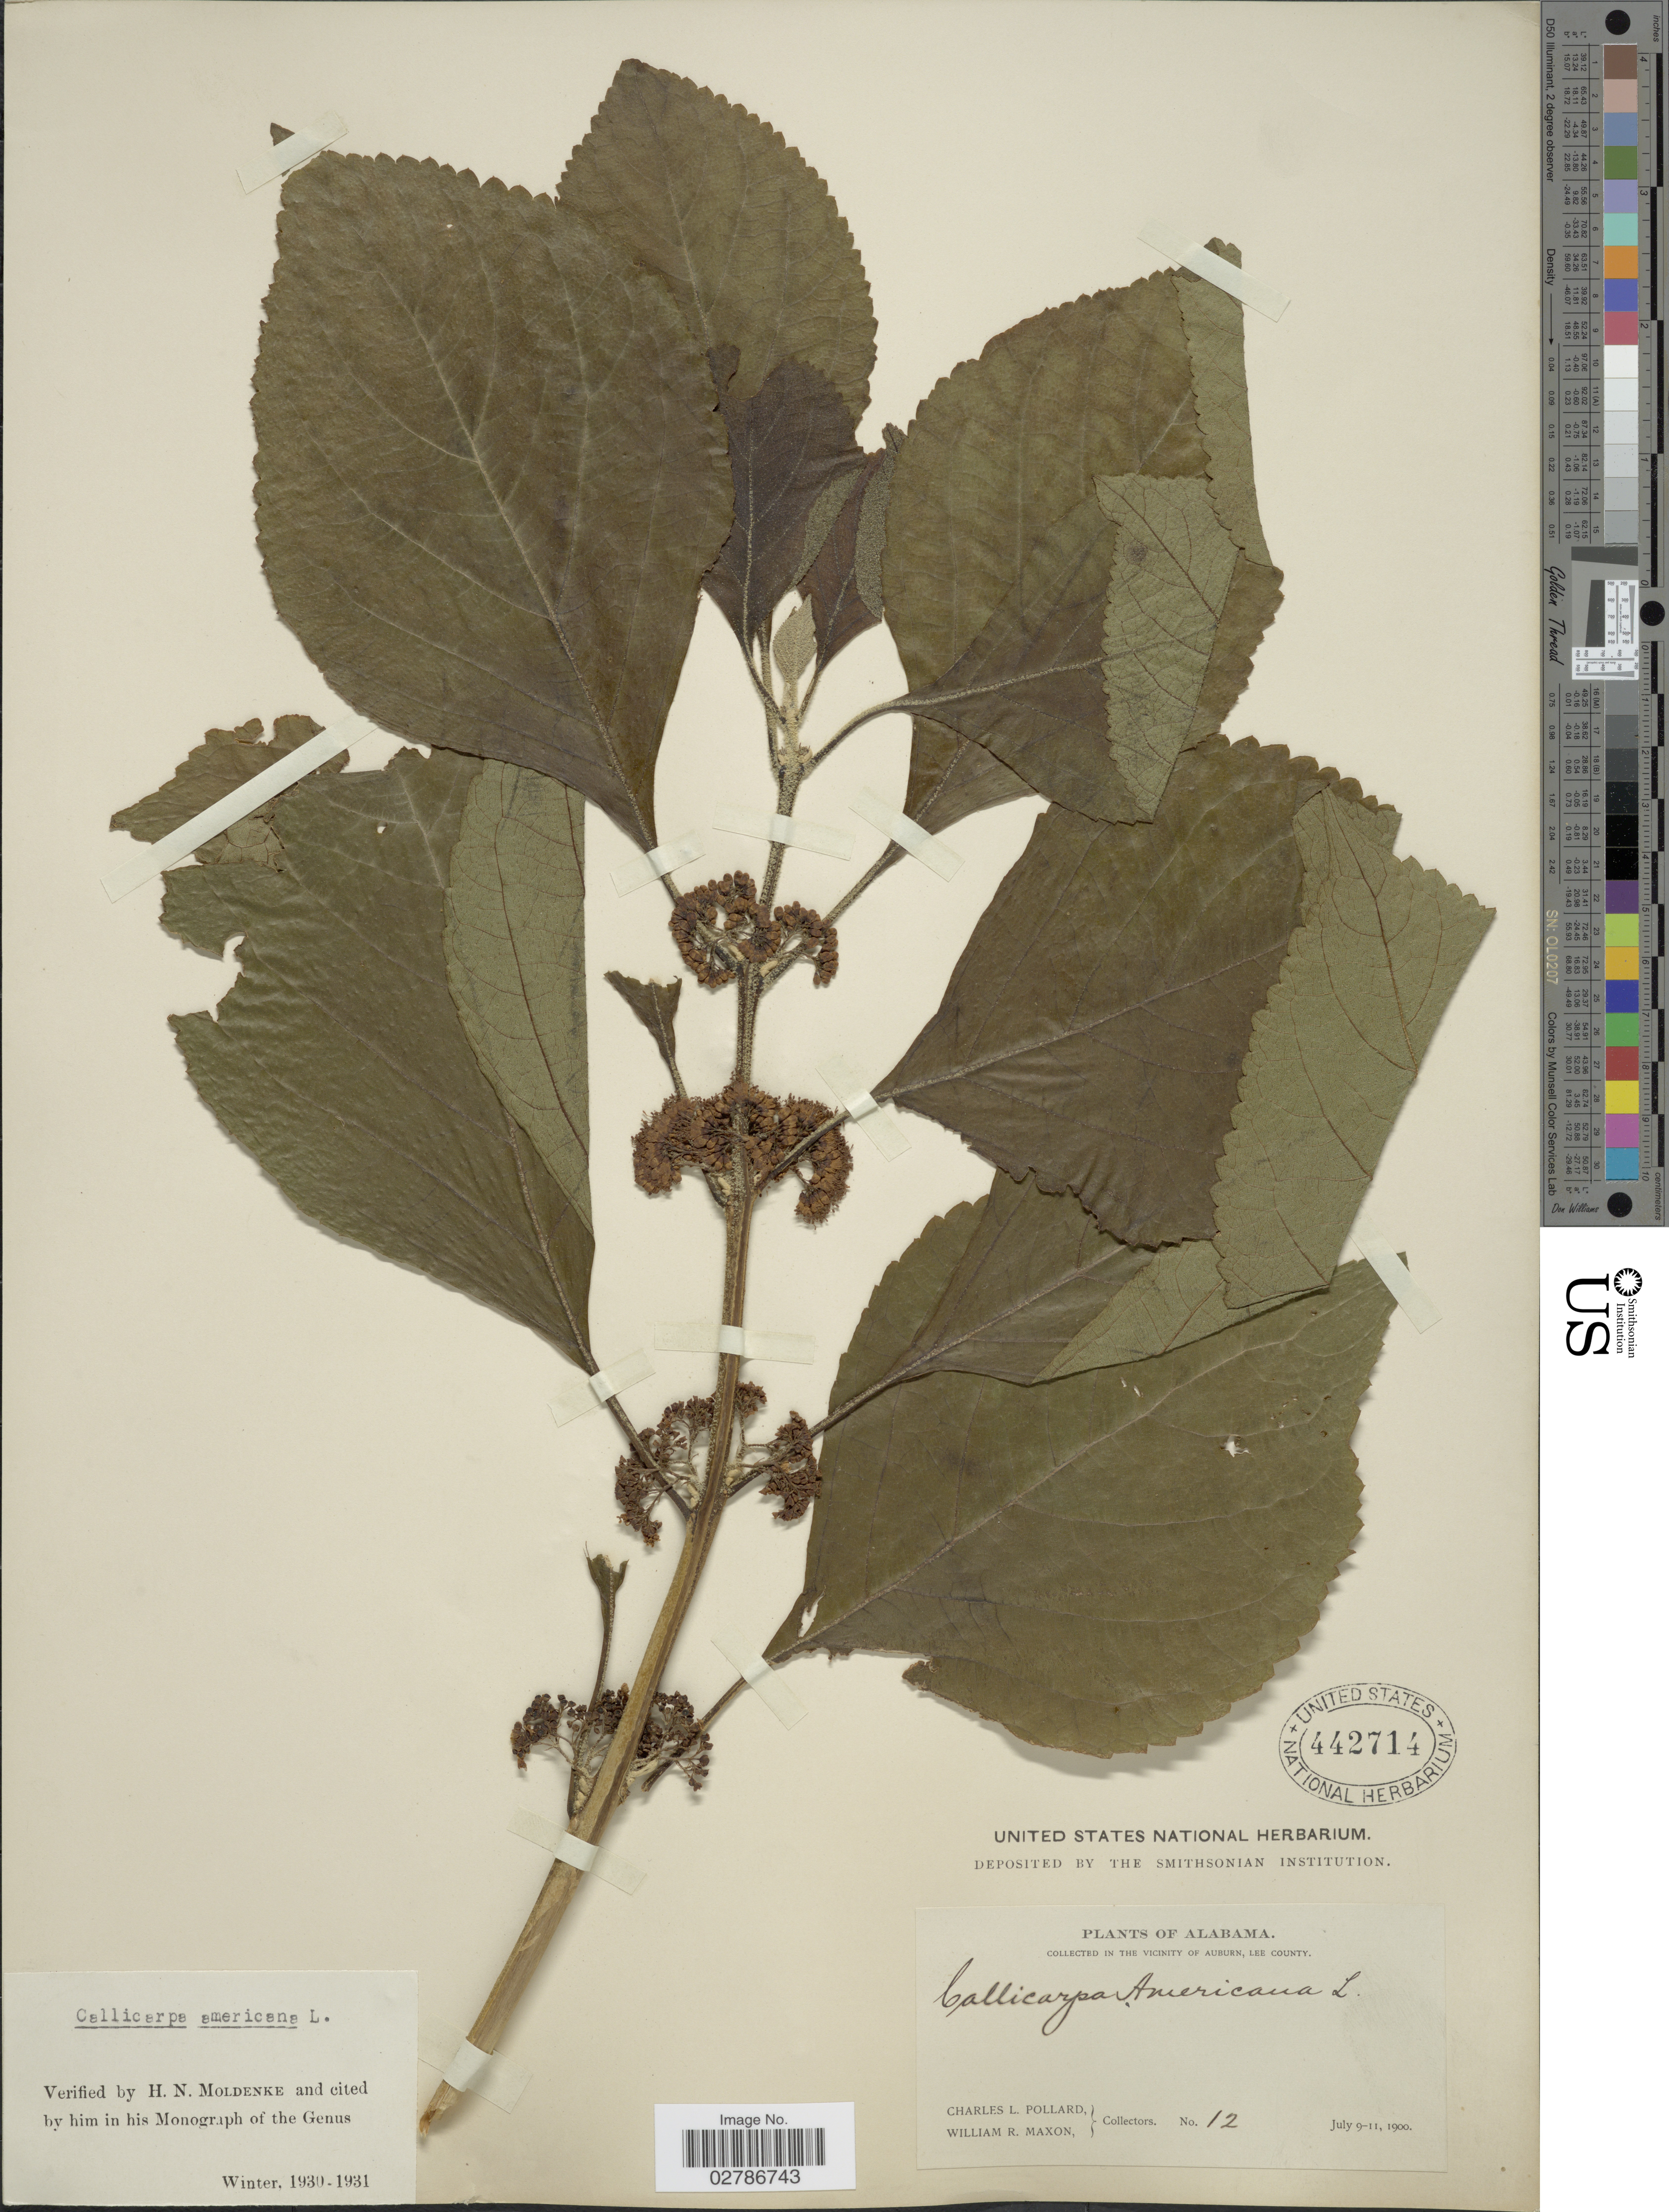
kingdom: Plantae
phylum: Tracheophyta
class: Magnoliopsida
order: Lamiales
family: Lamiaceae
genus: Callicarpa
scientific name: Callicarpa americana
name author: L.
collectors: C. L. Pollard & W. R. Maxon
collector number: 12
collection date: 1900-07-09/1900-07-11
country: United States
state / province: Alabama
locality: The Vicinity of Auburn, Lee County.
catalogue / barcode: US 442714